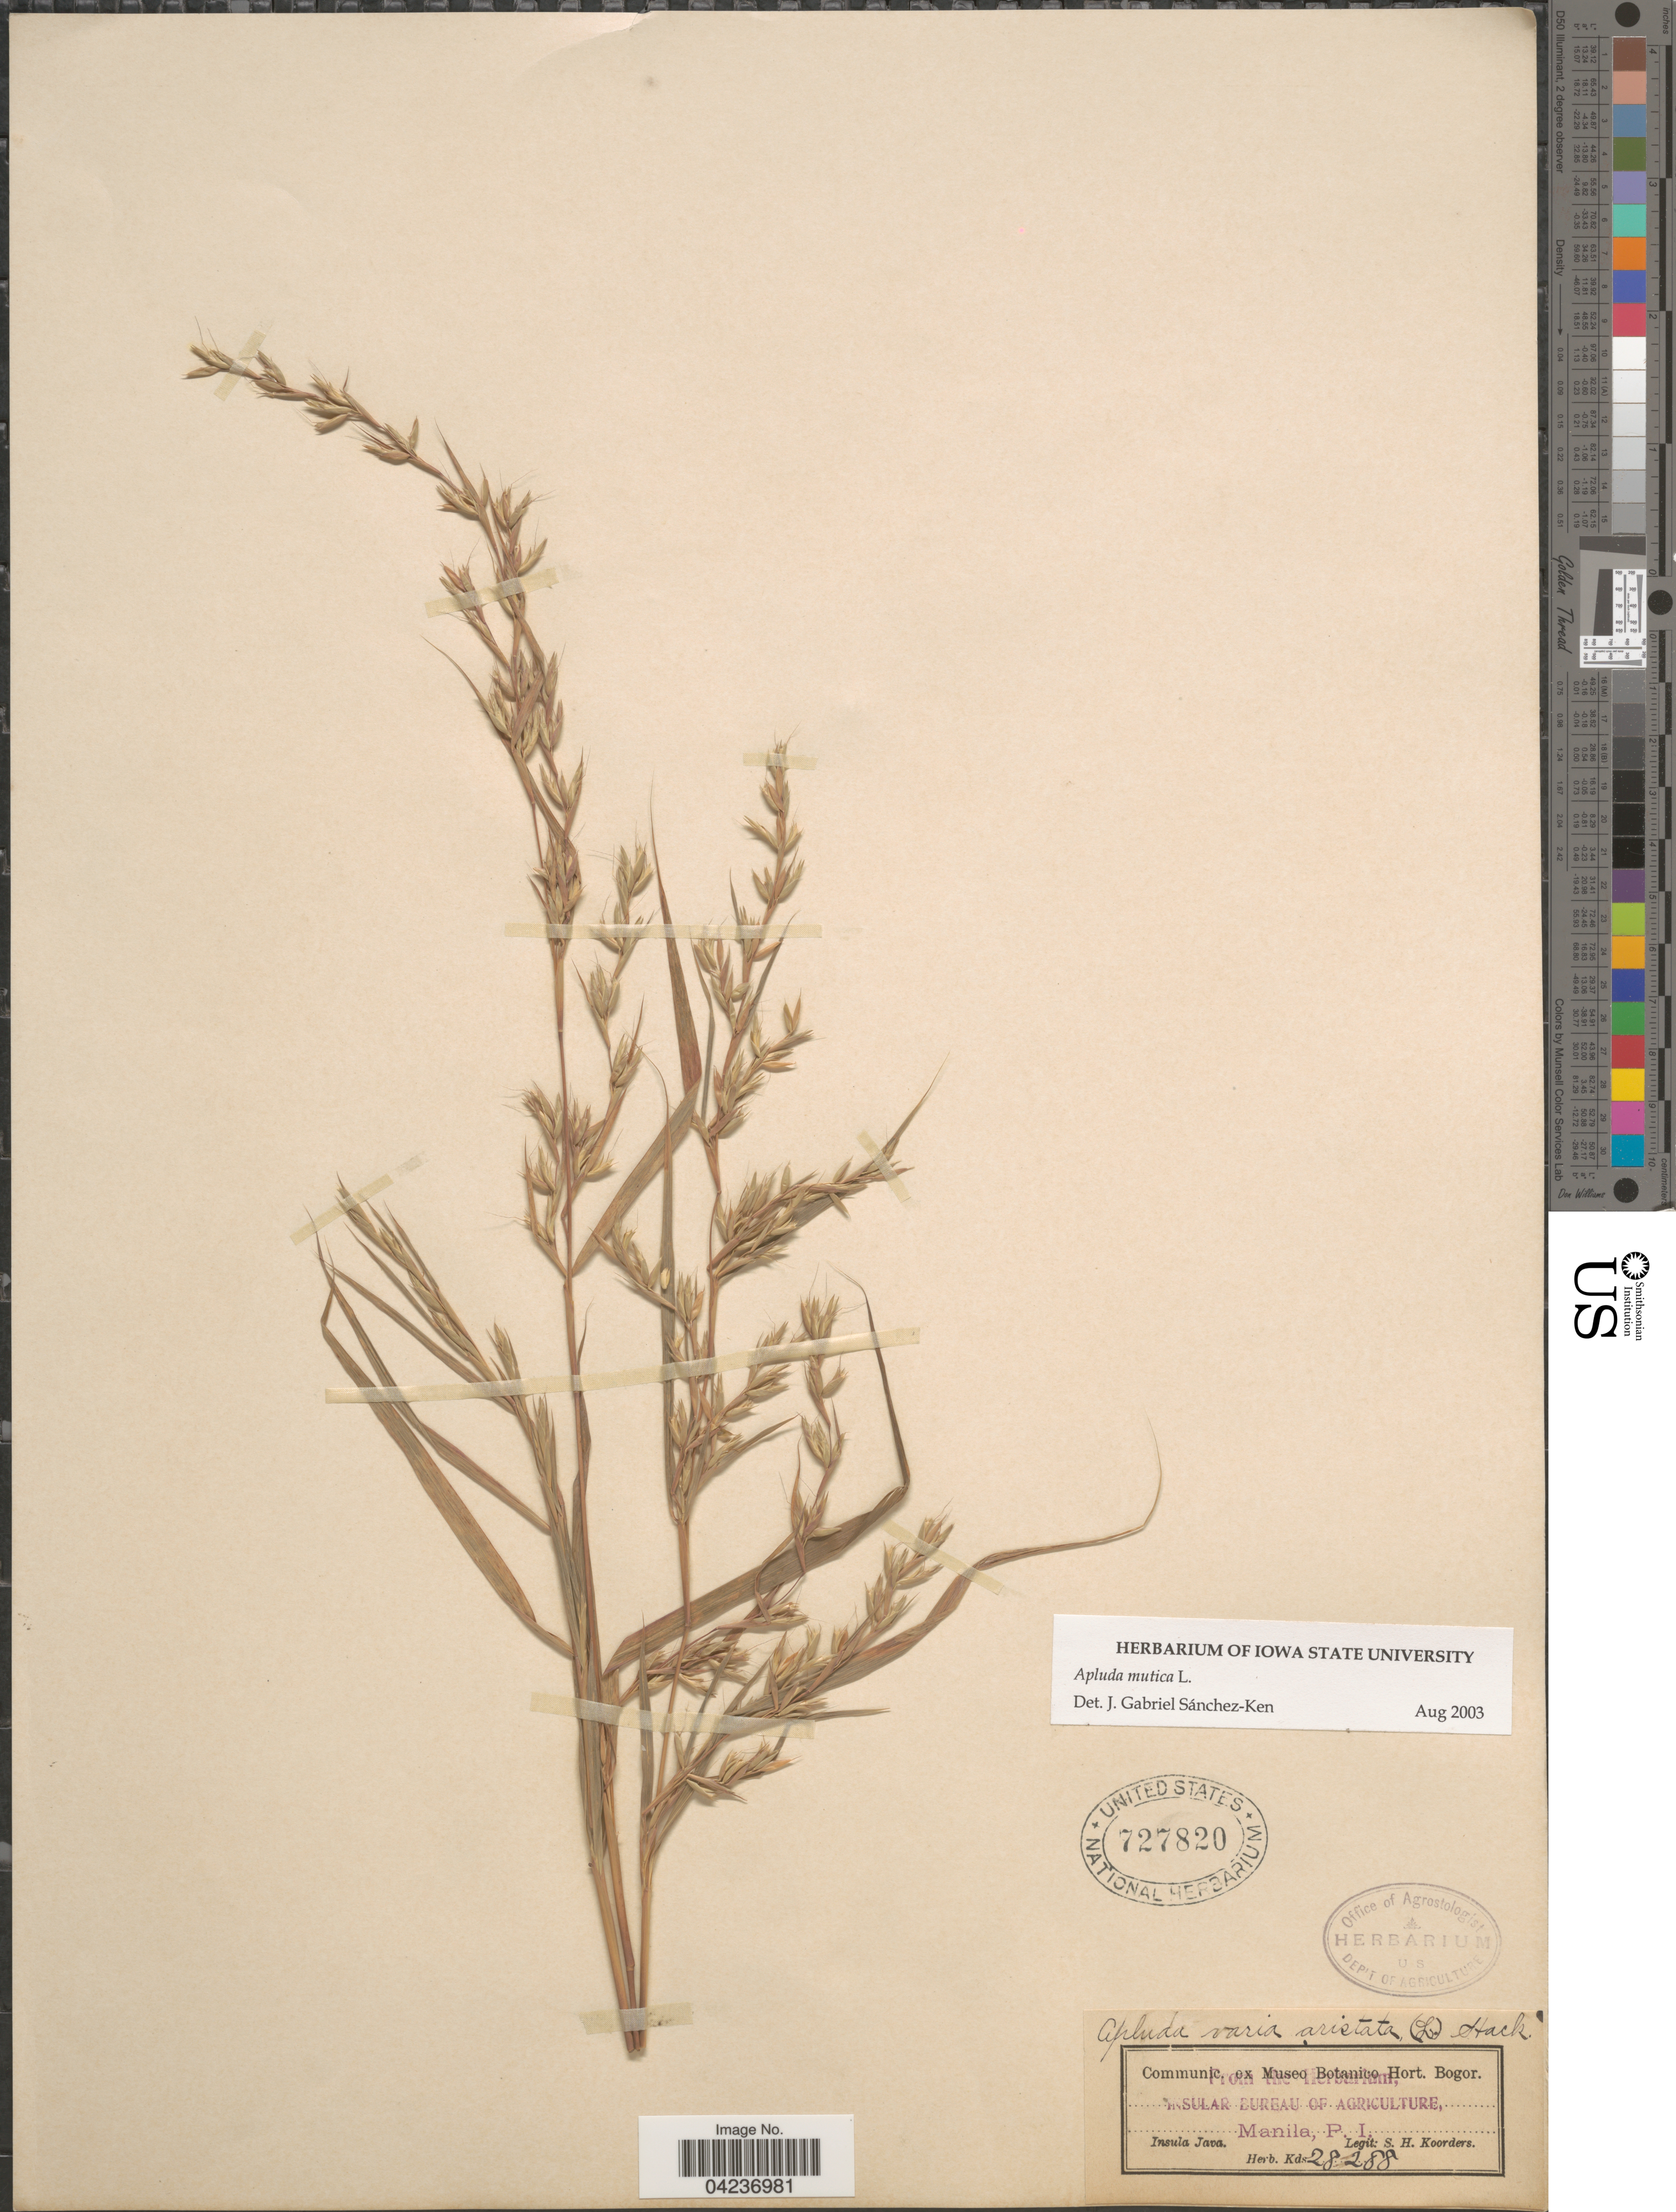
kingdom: Plantae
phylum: Tracheophyta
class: Liliopsida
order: Poales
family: Poaceae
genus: Apluda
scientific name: Apluda mutica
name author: L.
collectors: S. H. Koorders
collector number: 28288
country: Indonesia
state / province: Java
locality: Insula Java.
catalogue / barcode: US 727820